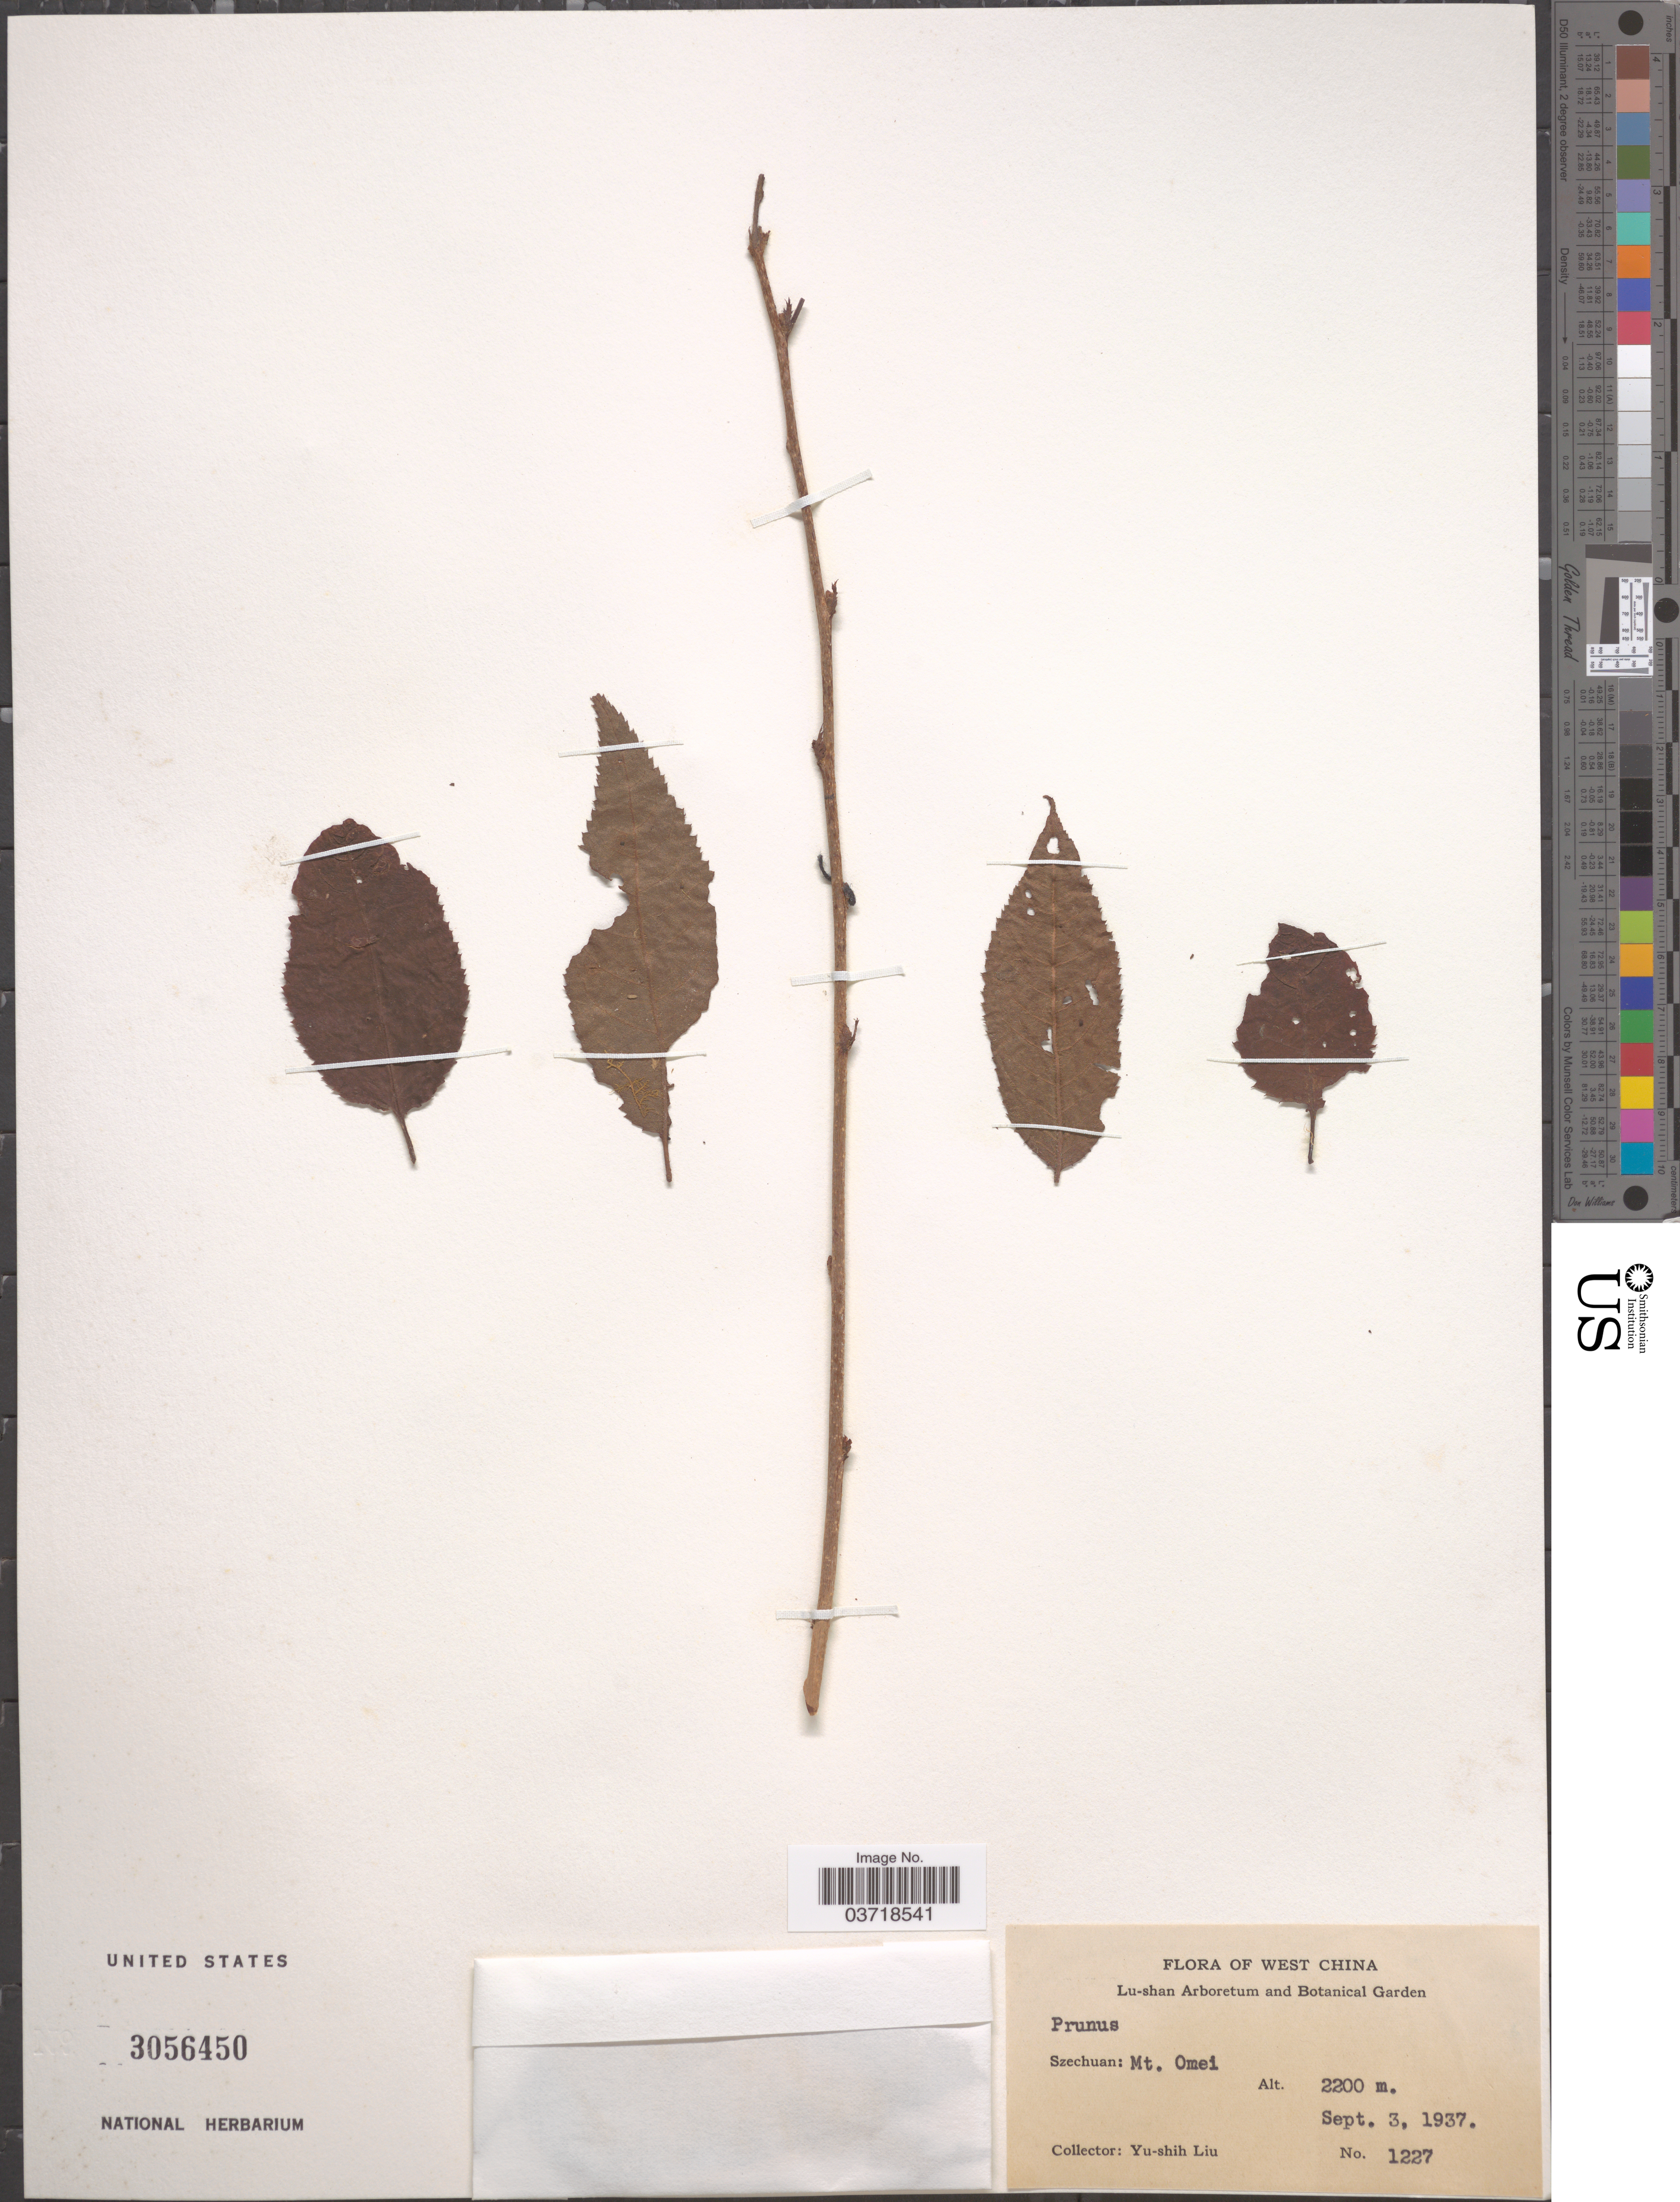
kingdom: Plantae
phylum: Tracheophyta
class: Magnoliopsida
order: Rosales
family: Rosaceae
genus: Prunus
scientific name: Prunus sp.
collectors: Y.-S. Liu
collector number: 1227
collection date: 1937-09-03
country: China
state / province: Sichuan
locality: West China. Szechuan: Mt. Omei.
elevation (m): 2200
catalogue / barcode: US 3056450